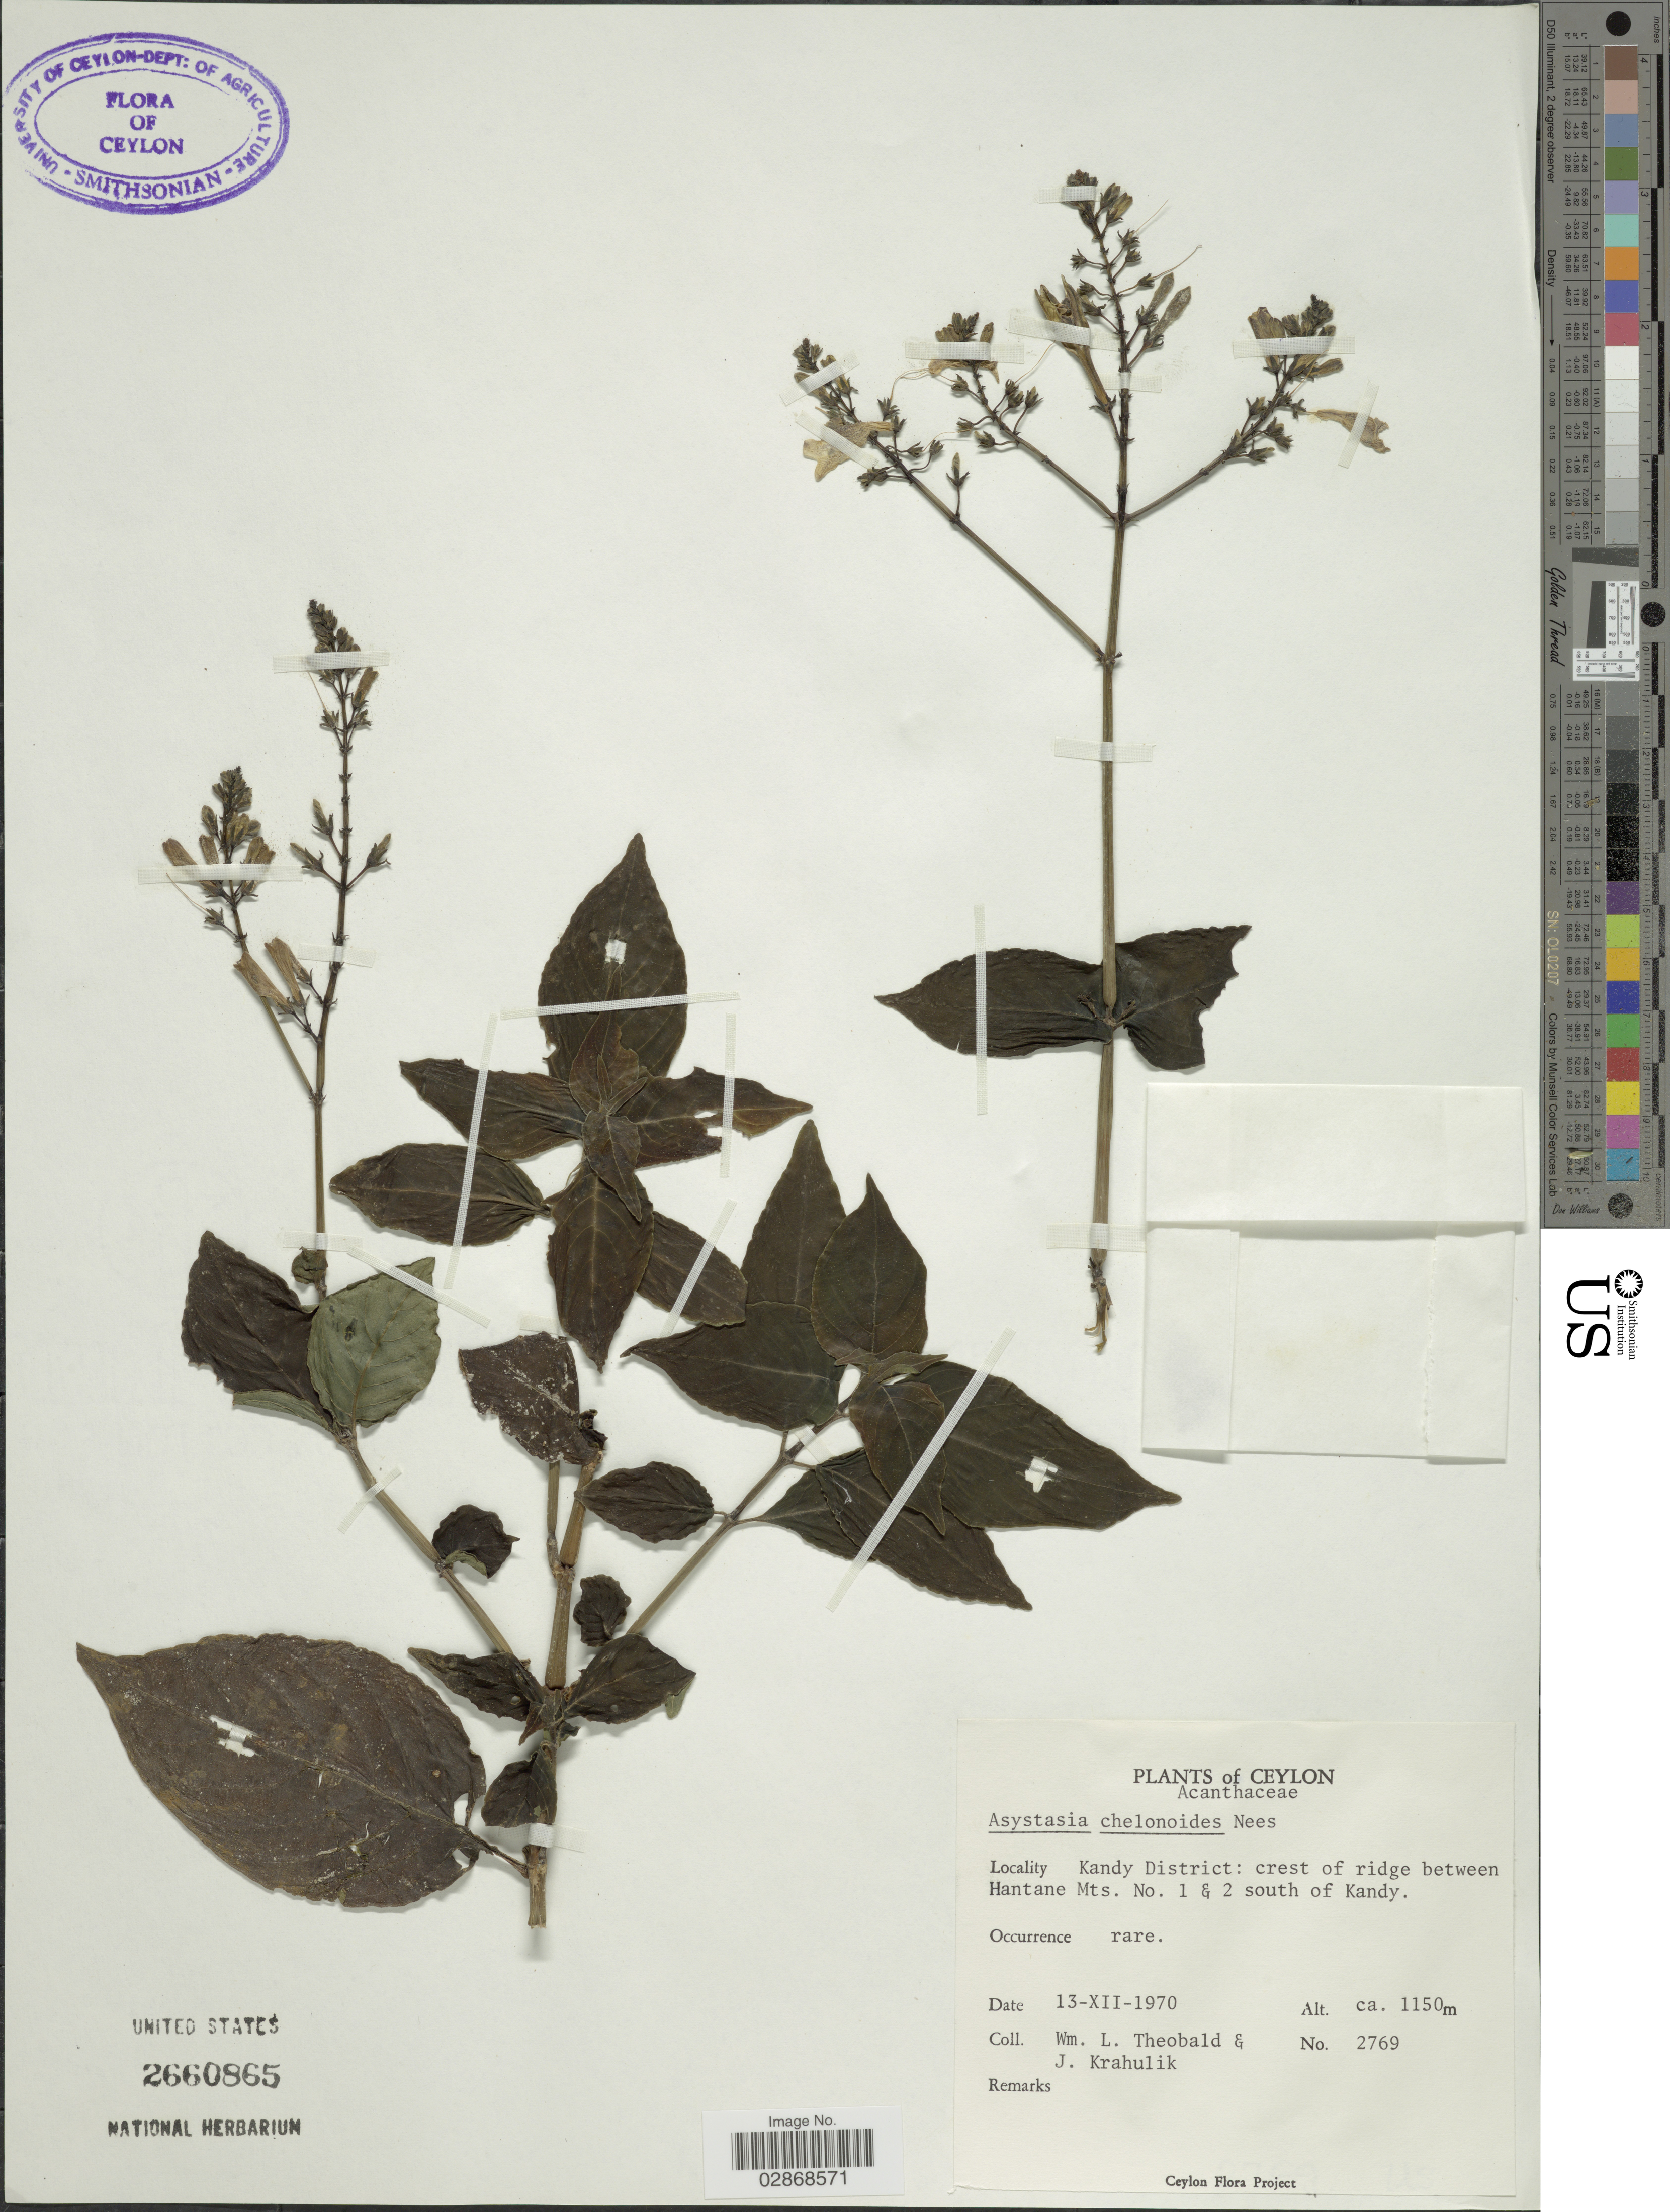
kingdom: Plantae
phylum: Tracheophyta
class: Magnoliopsida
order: Lamiales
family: Acanthaceae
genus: Asystasia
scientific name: Asystasia chelonoides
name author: Nees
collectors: W. L. Theobald & J. Krahulik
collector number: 2769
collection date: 1970-12-13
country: Sri Lanka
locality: Ceylon. Kandy District: crest of ridge between Hantane Mts. No. 1 & 2 south of Kandy.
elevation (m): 1150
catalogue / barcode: US 2660865